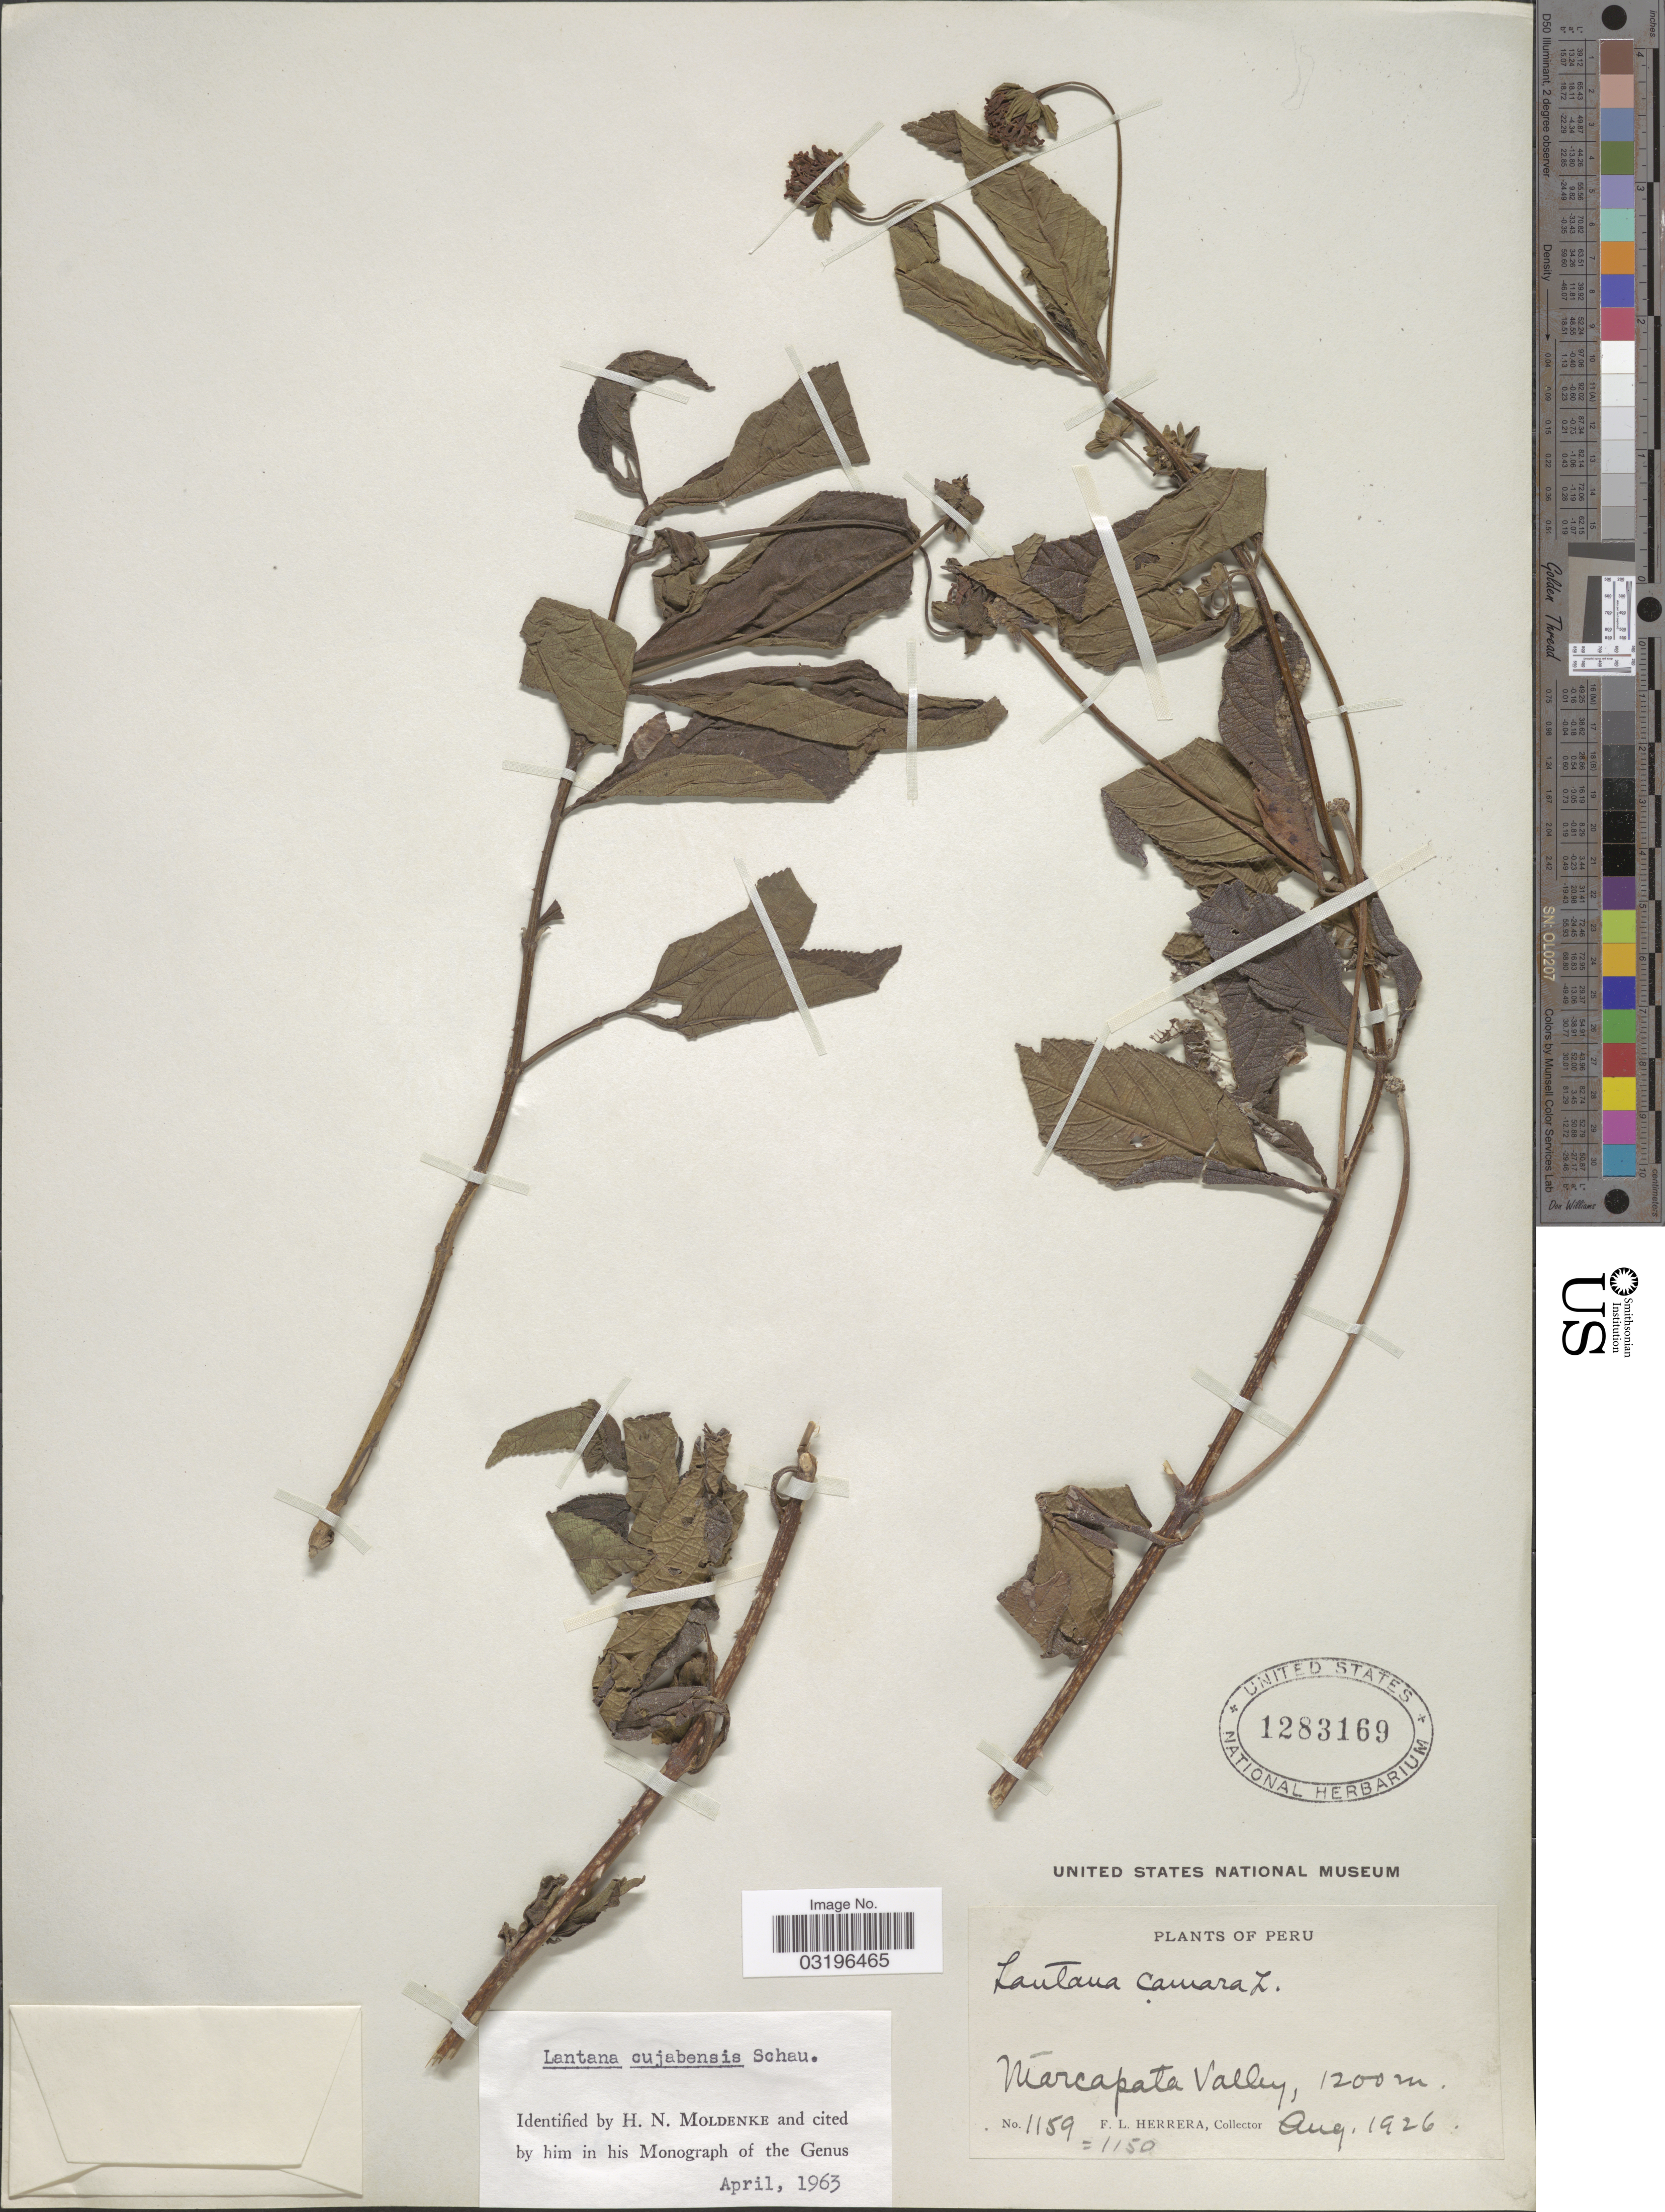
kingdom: Plantae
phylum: Tracheophyta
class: Magnoliopsida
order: Lamiales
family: Verbenaceae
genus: Lantana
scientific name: Lantana cujabensis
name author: Schau.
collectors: F. L. Herrera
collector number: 1159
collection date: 1926-08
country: Peru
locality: Marcapata Valley.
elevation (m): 1200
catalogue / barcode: US 1283169